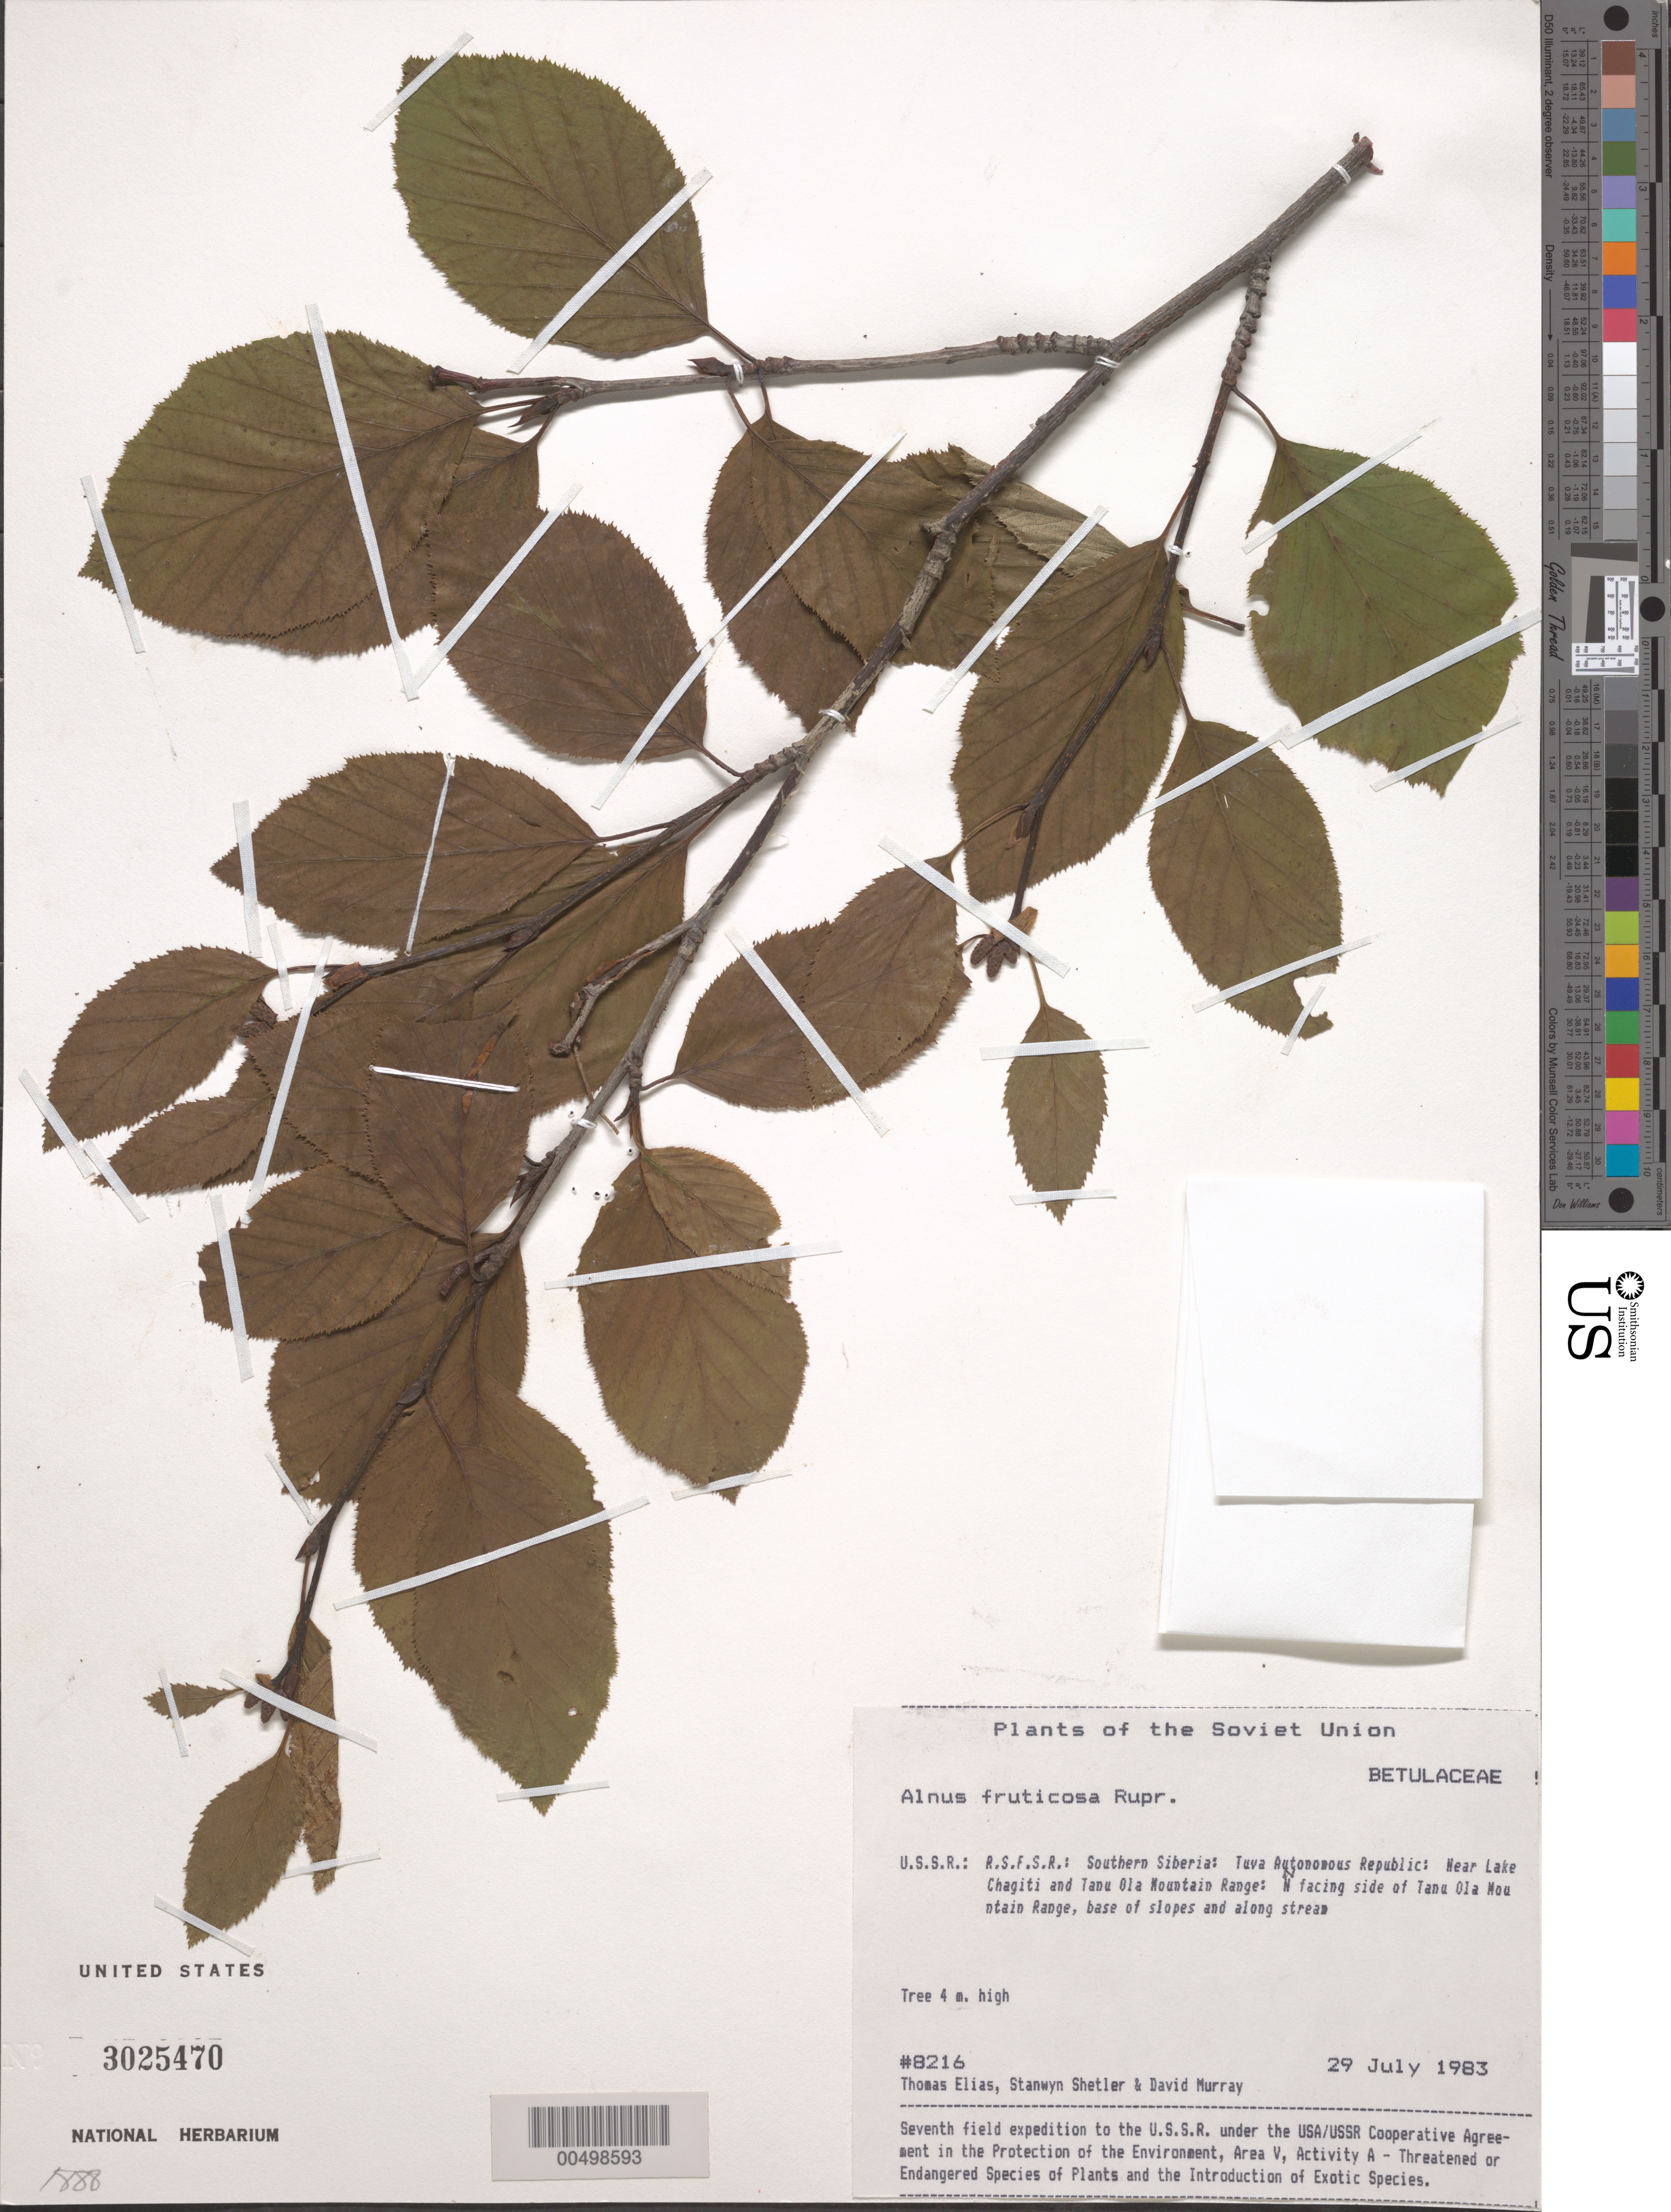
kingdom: Plantae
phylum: Tracheophyta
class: Magnoliopsida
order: Fagales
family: Betulaceae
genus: Alnus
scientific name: Alnus fruticosa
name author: Rupr.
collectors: T. Elias, S. Shetler & D. F. Murray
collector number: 8216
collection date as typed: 29 Jul 1983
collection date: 1983-07-29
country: Russian Federation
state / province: Tuva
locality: Near Lake Chagitai and N-facing side of Tannu-Ola Mountain Range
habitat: base of slopes and along stream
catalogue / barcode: US 3025470